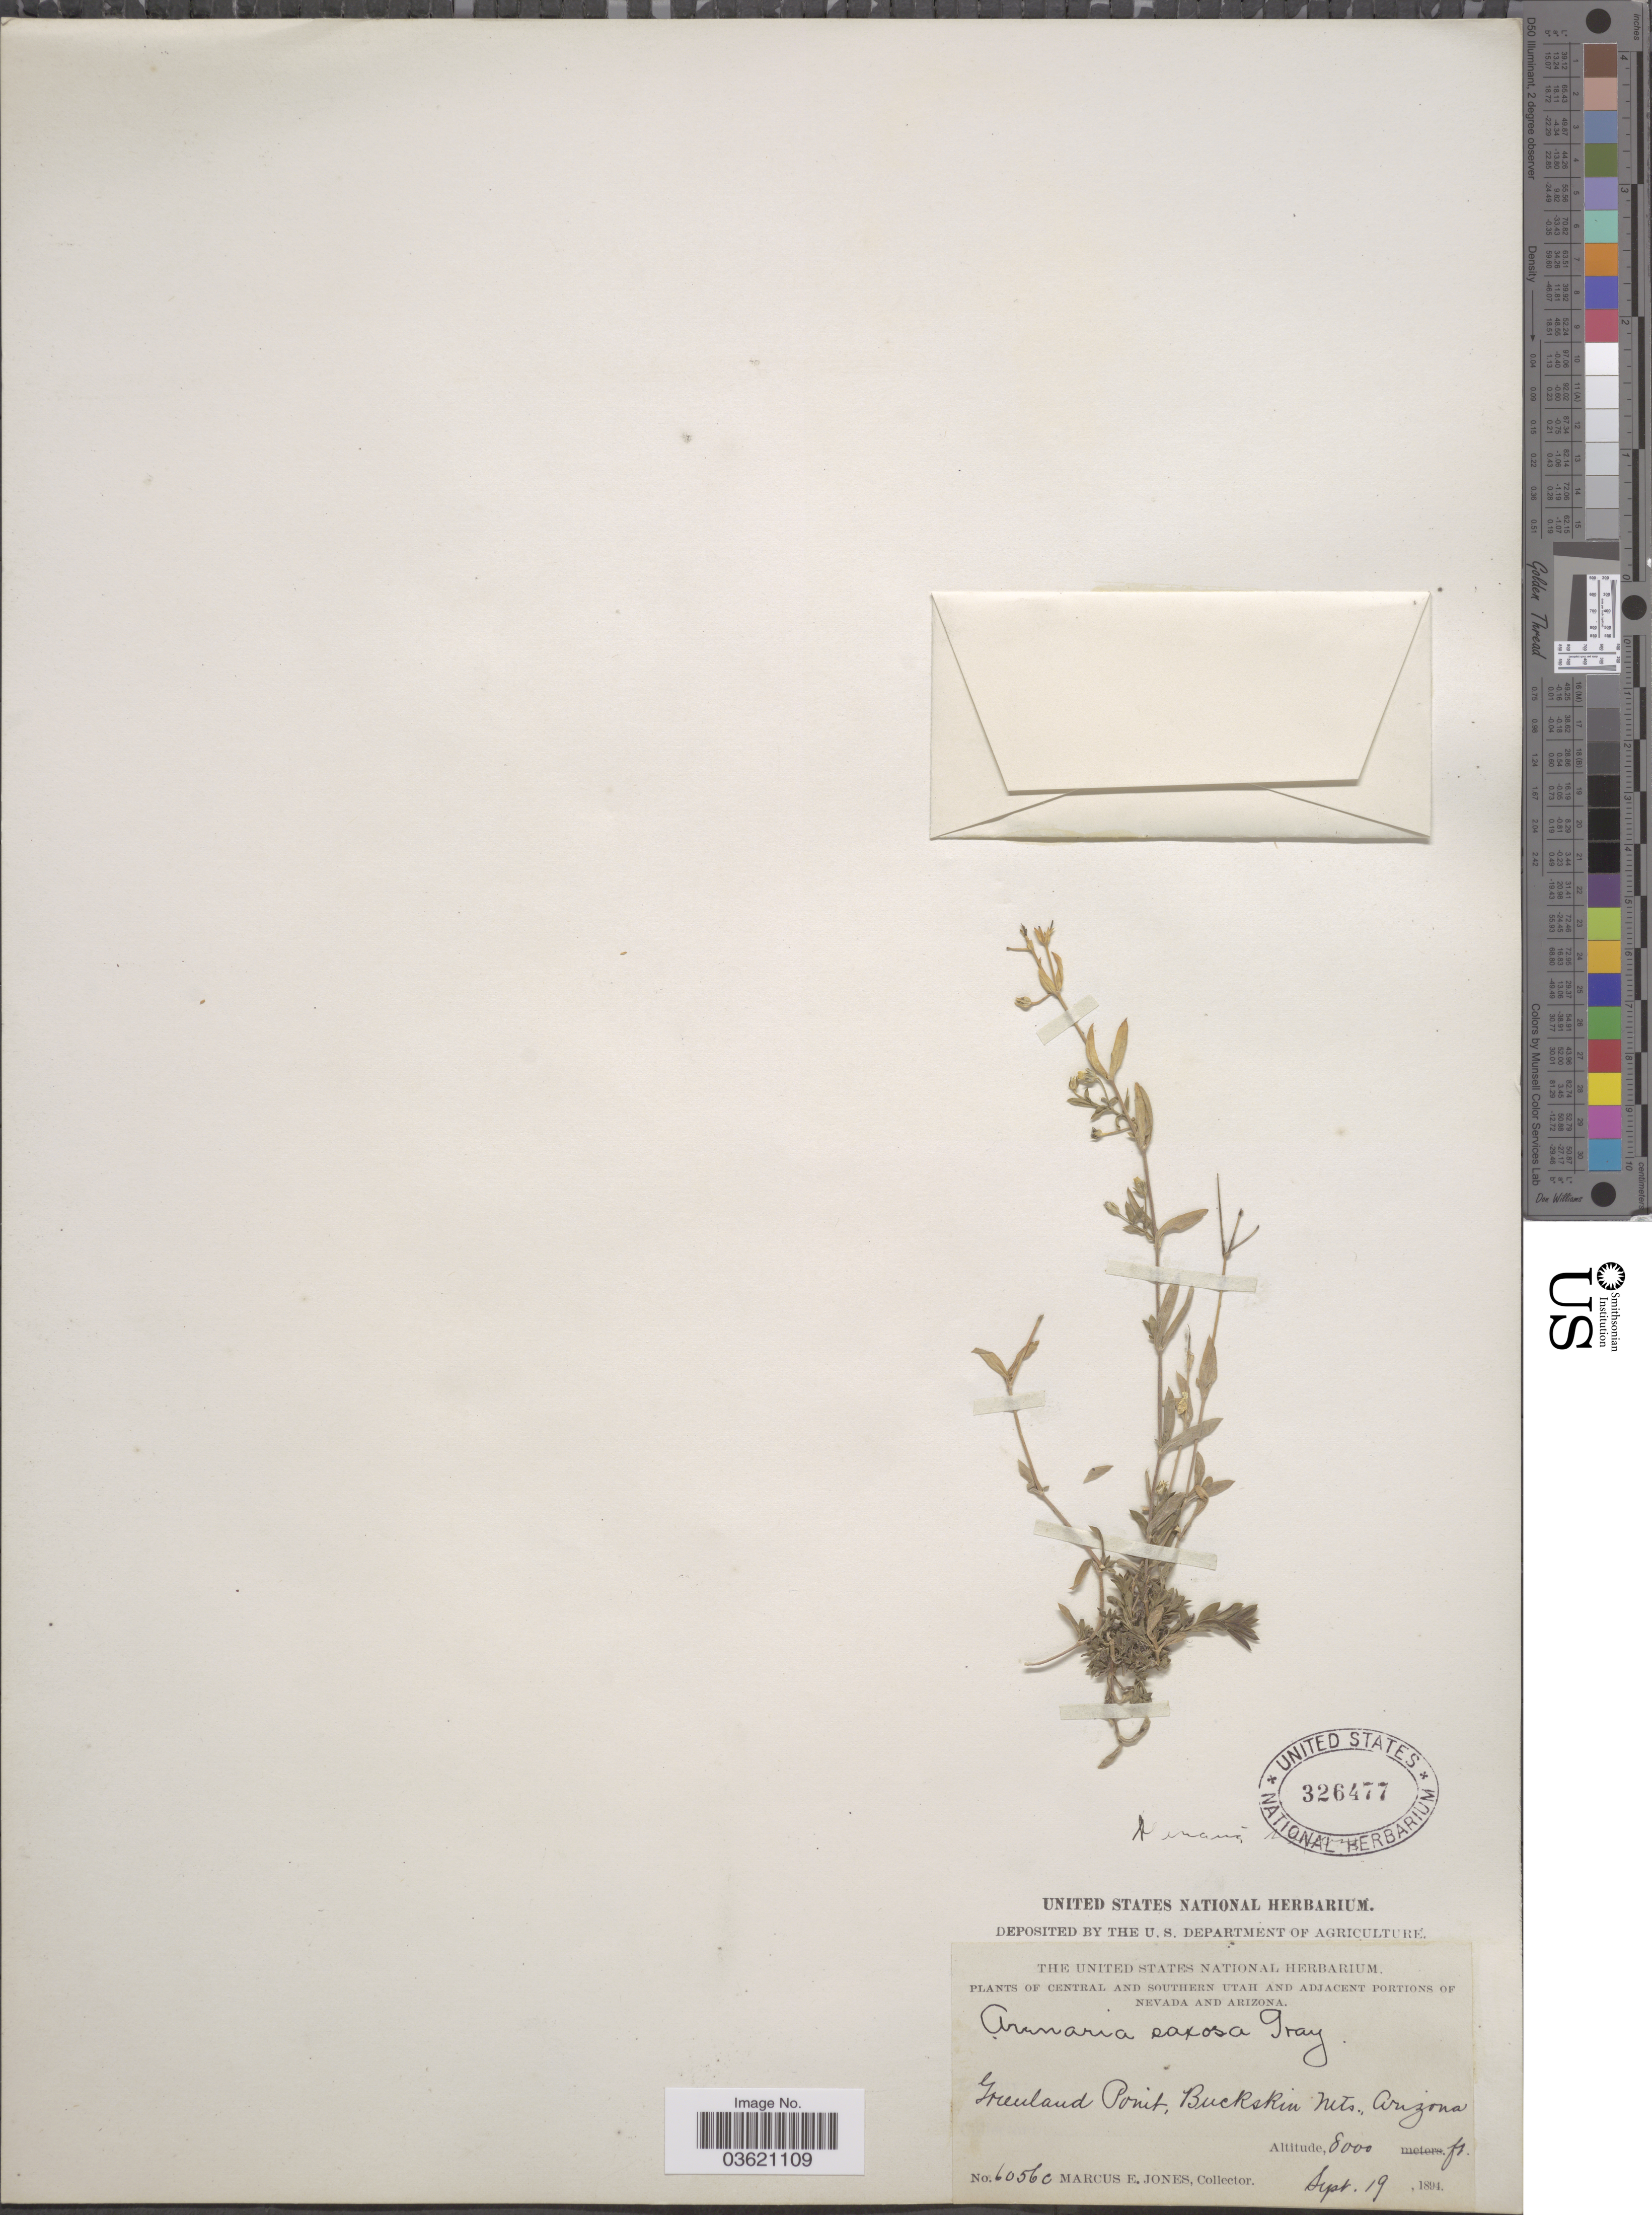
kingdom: Plantae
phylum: Tracheophyta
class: Magnoliopsida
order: Caryophyllales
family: Caryophyllaceae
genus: Arenaria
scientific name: Arenaria saxosa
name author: A. Gray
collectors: M. E. Jones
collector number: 6056C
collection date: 1894-09-19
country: United States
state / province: Arizona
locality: Greenland Point, Buckskin Mts.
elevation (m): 2438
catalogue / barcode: US 326477